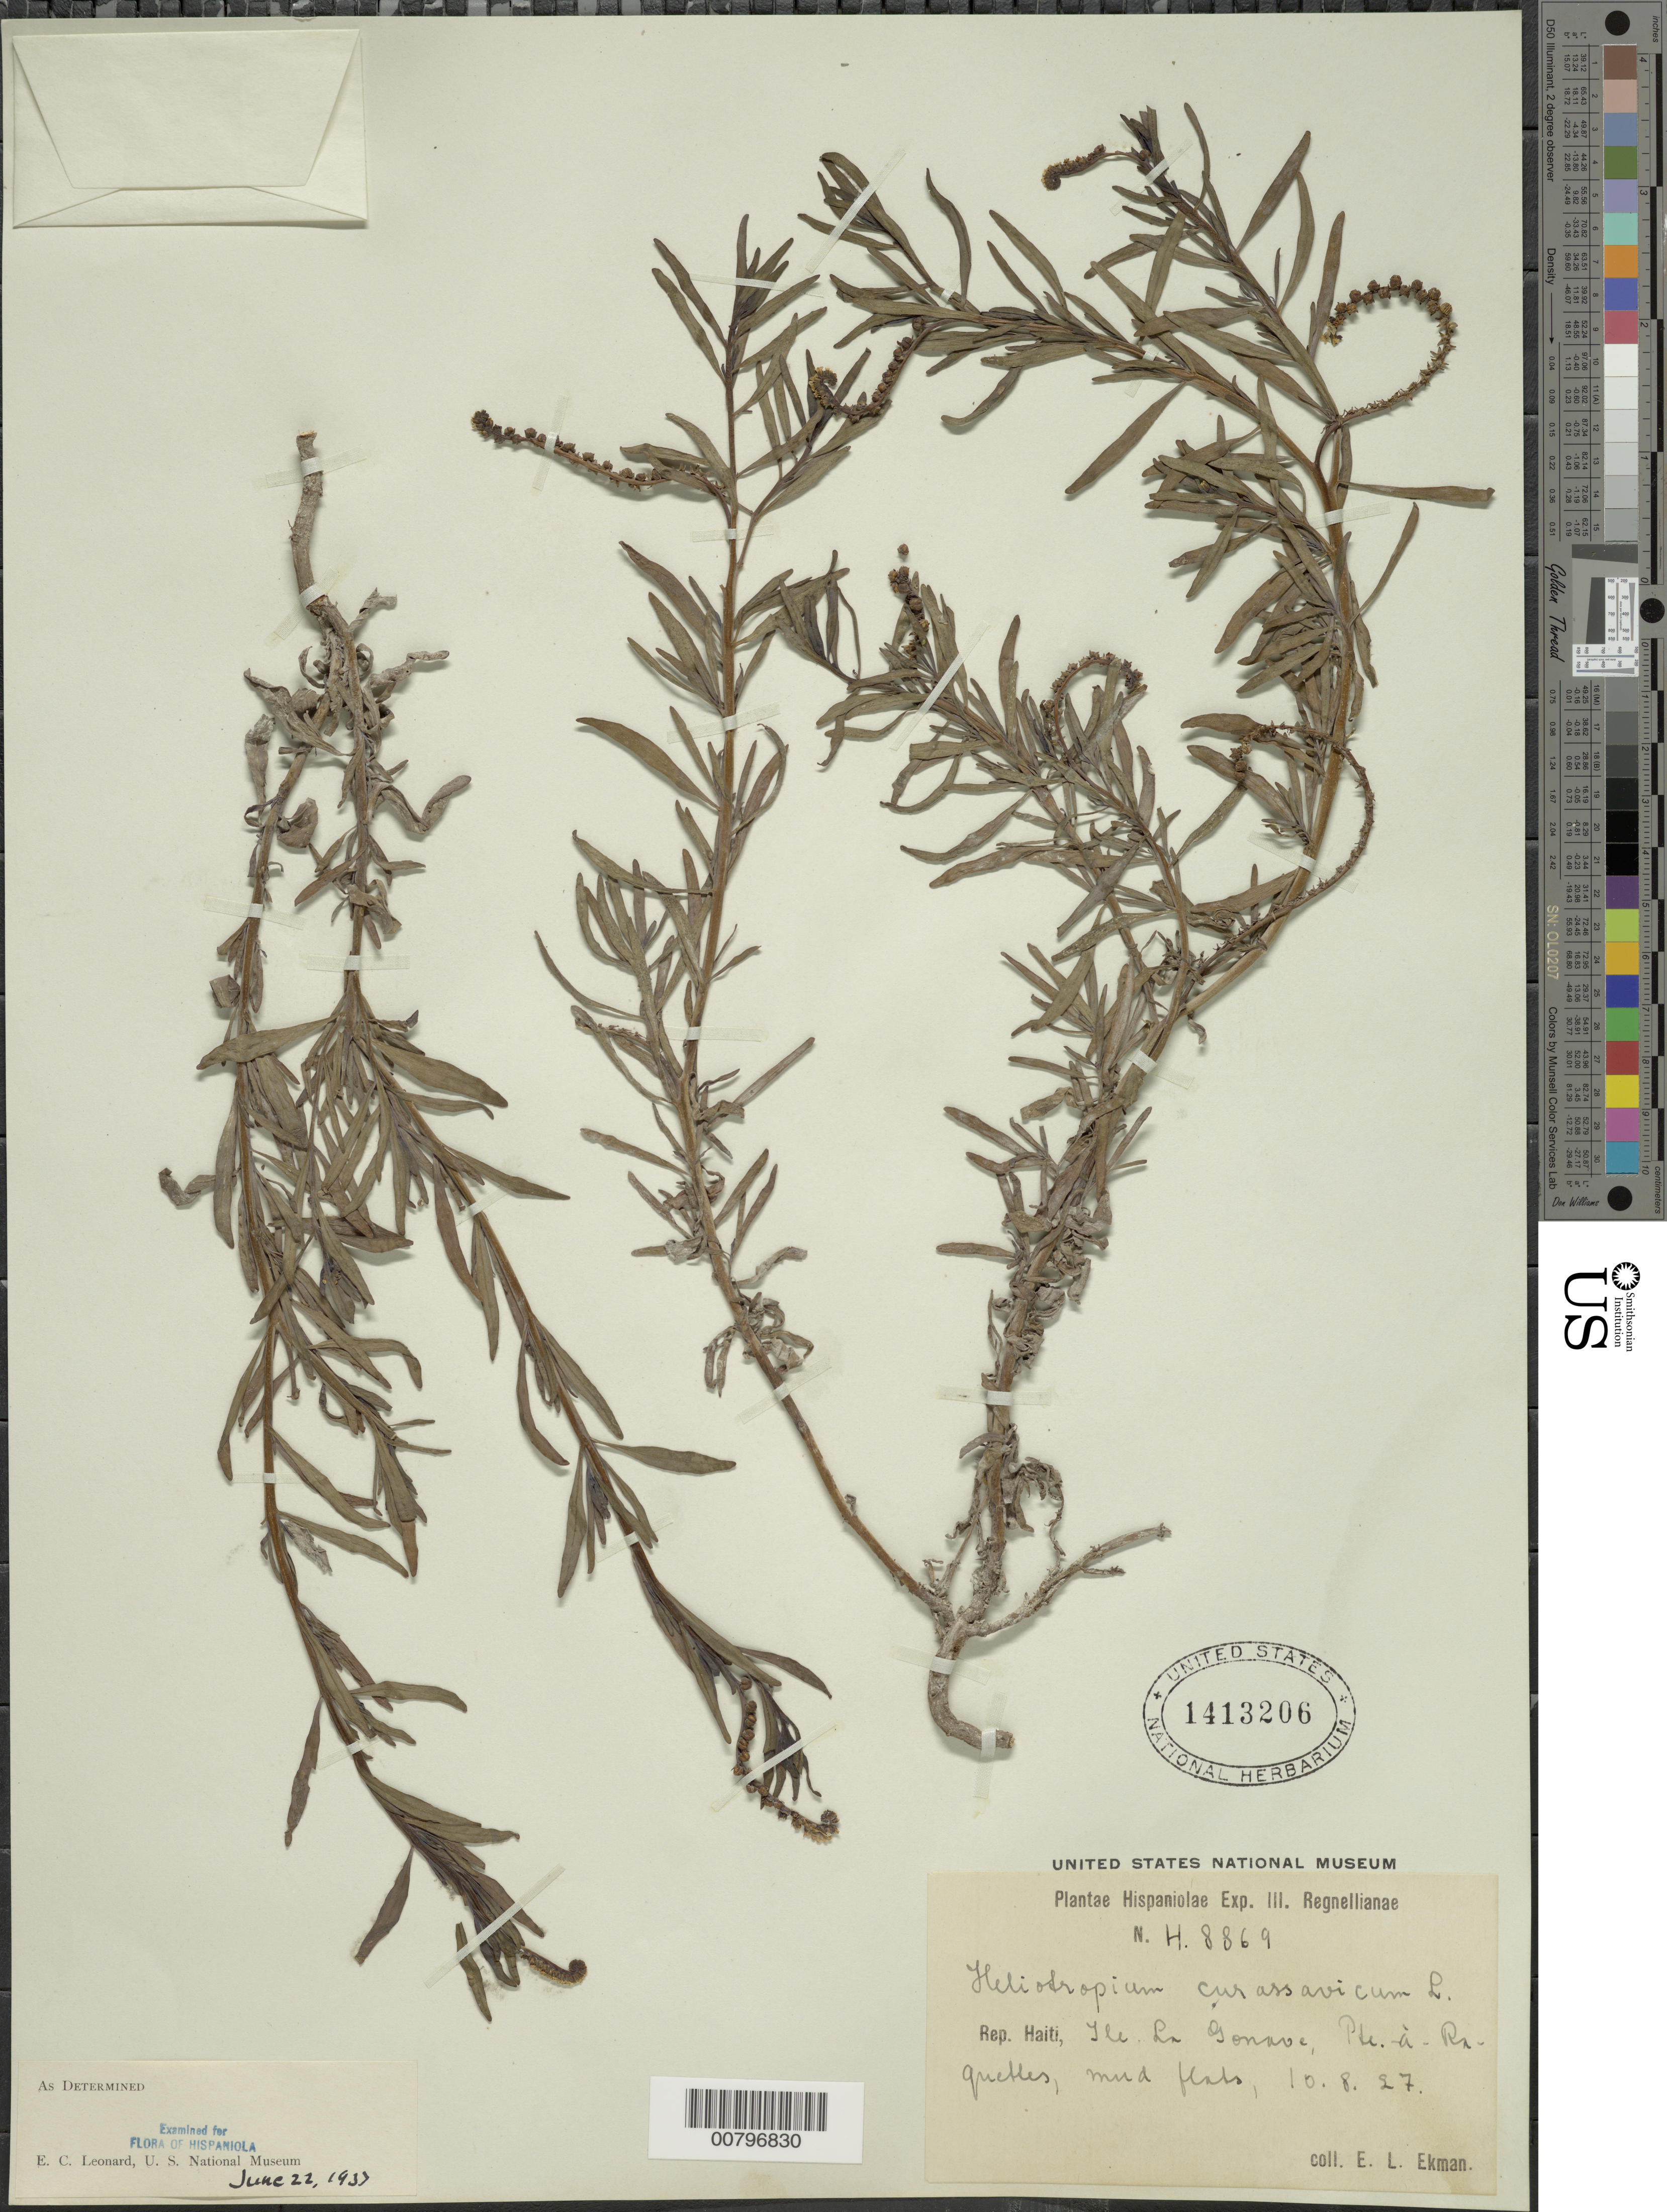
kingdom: Plantae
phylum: Tracheophyta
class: Magnoliopsida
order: Boraginales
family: Heliotropiaceae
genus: Heliotropium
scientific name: Heliotropium curassavicum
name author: L.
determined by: Leonard, Emery C., (US)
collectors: E. L. Ekman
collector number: H 8869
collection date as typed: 08 Oct 1927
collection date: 1927-10-08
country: Haiti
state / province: Ouest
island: Hispaniola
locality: Port- au- Prince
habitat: Mud flats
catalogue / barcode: US 1413206